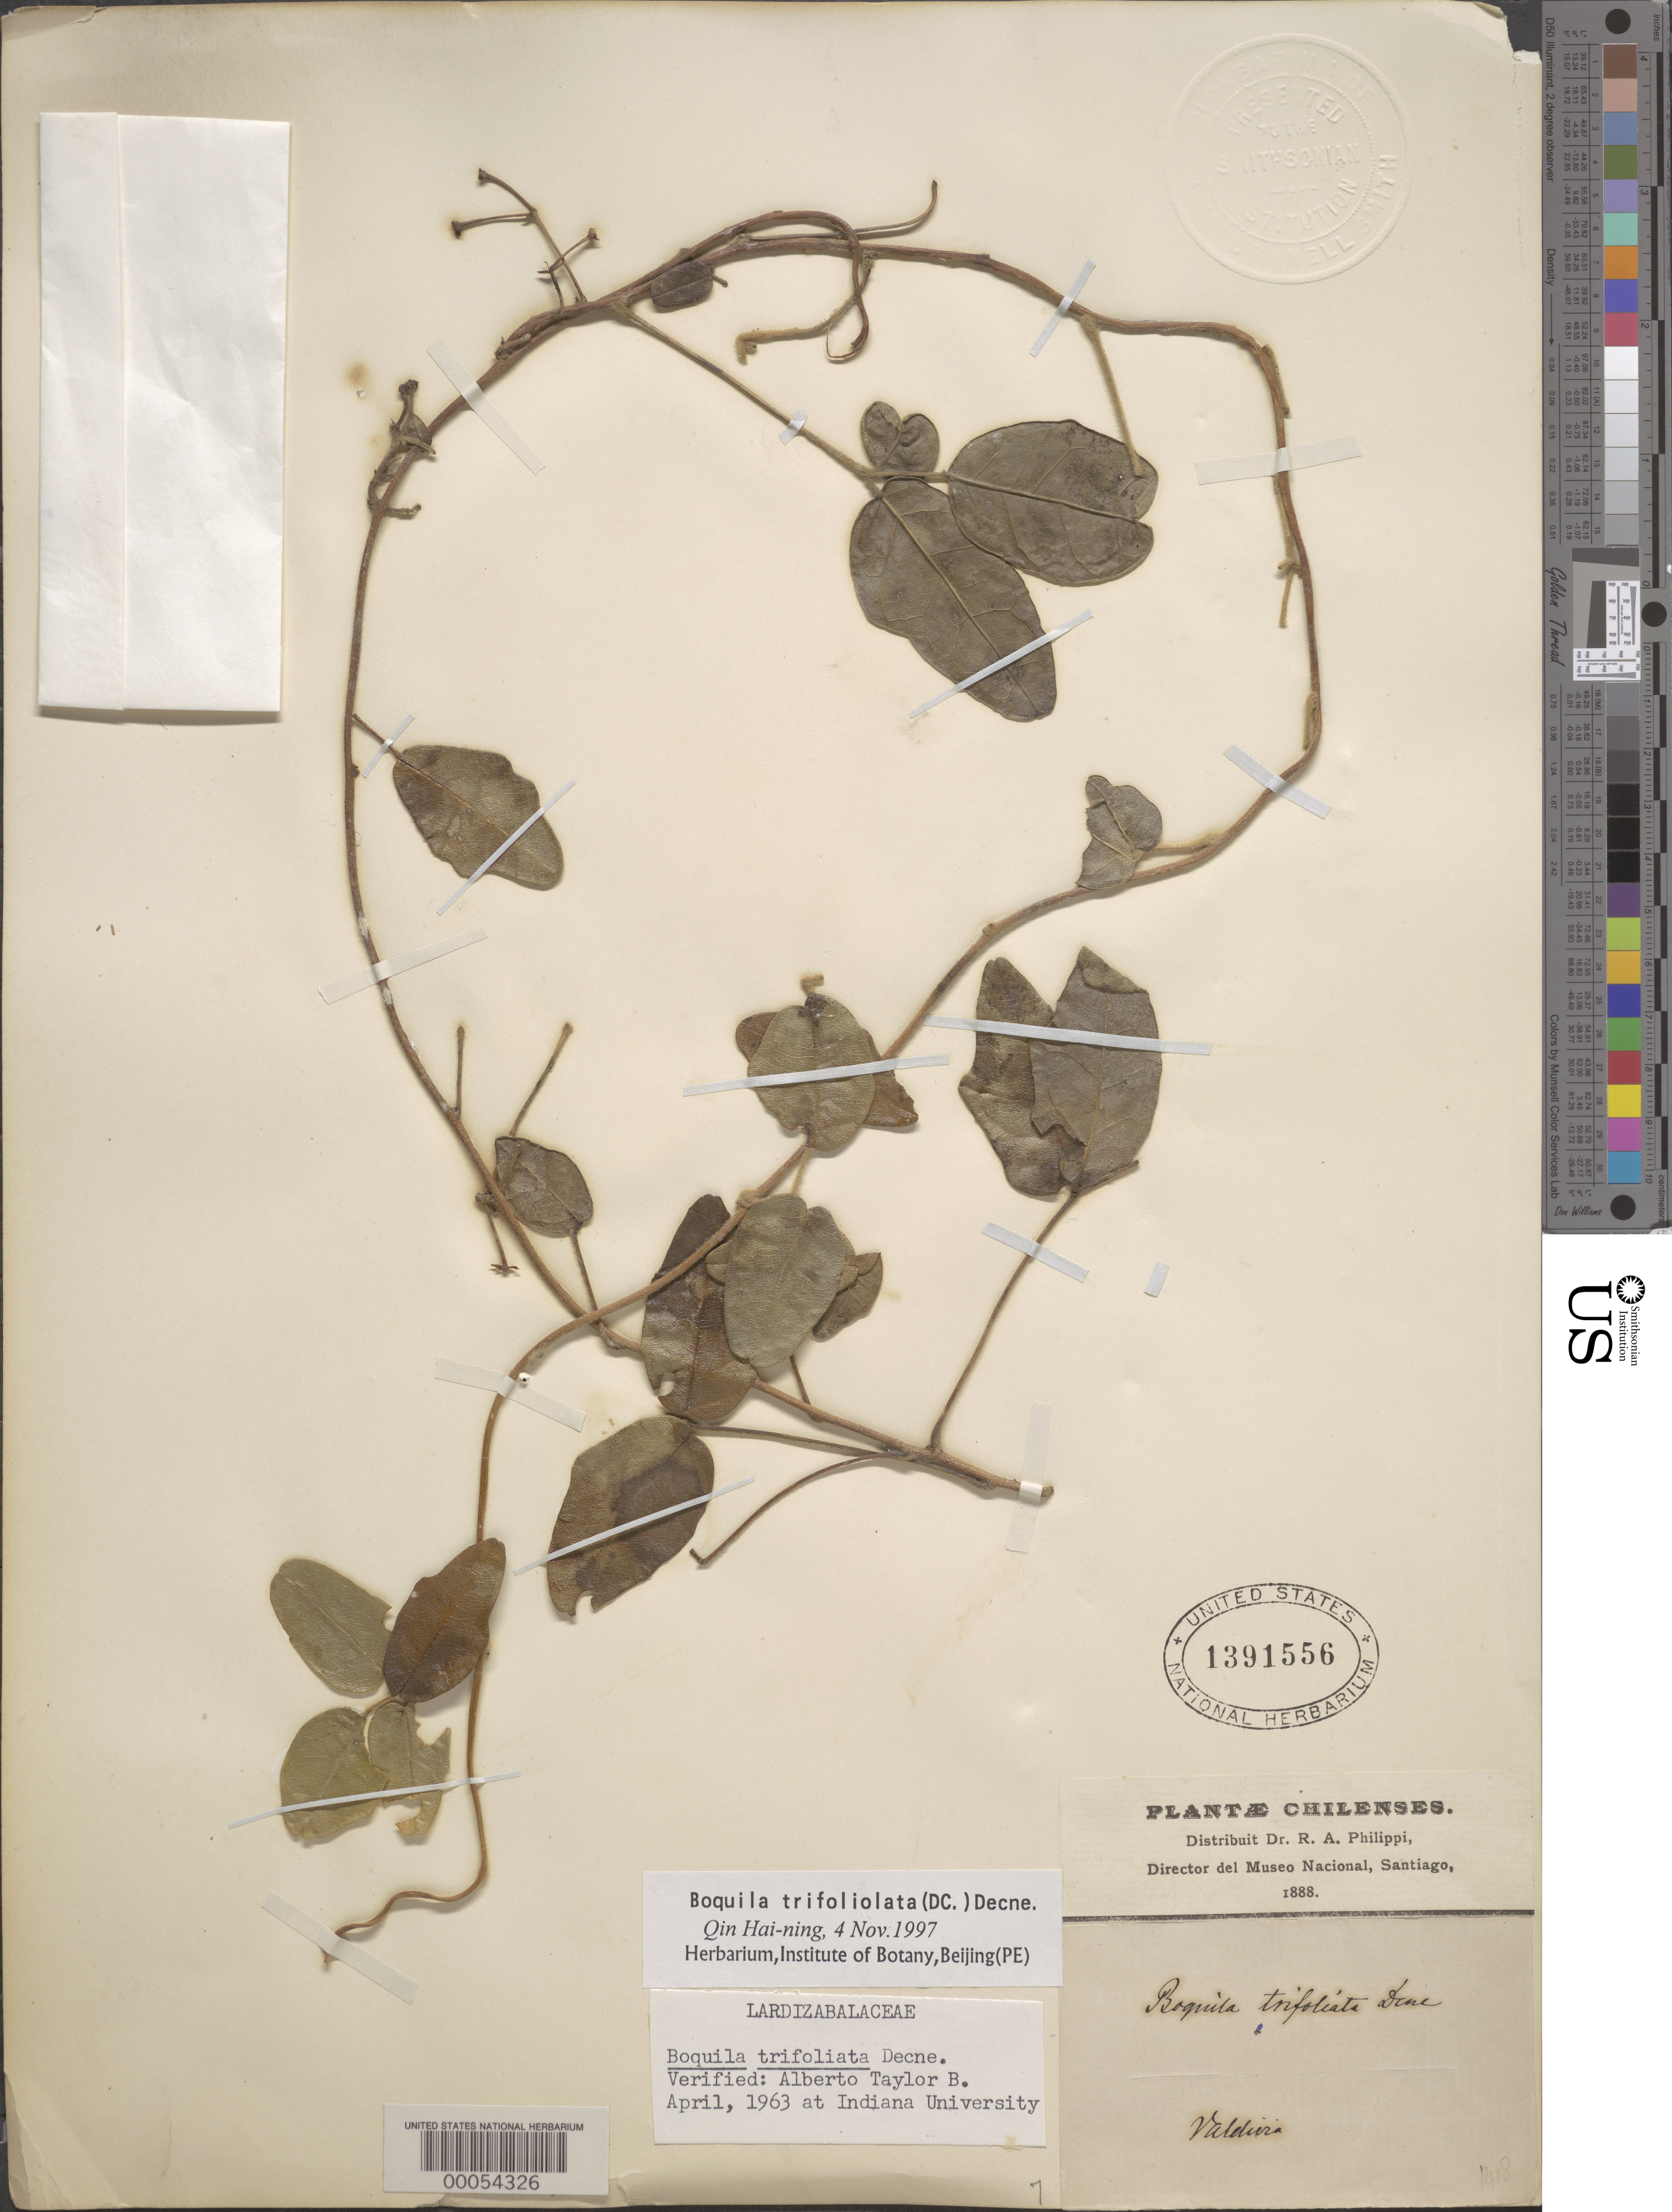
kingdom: Plantae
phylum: Tracheophyta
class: Magnoliopsida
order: Ranunculales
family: Lardizabalaceae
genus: Boquila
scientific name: Boquila trifoliolata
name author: (DC.) Decne.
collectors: R. A. Philippi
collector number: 1418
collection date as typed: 1888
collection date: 1888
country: Chile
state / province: Los Lagos (X)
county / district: Valdivia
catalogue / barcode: US 1391556